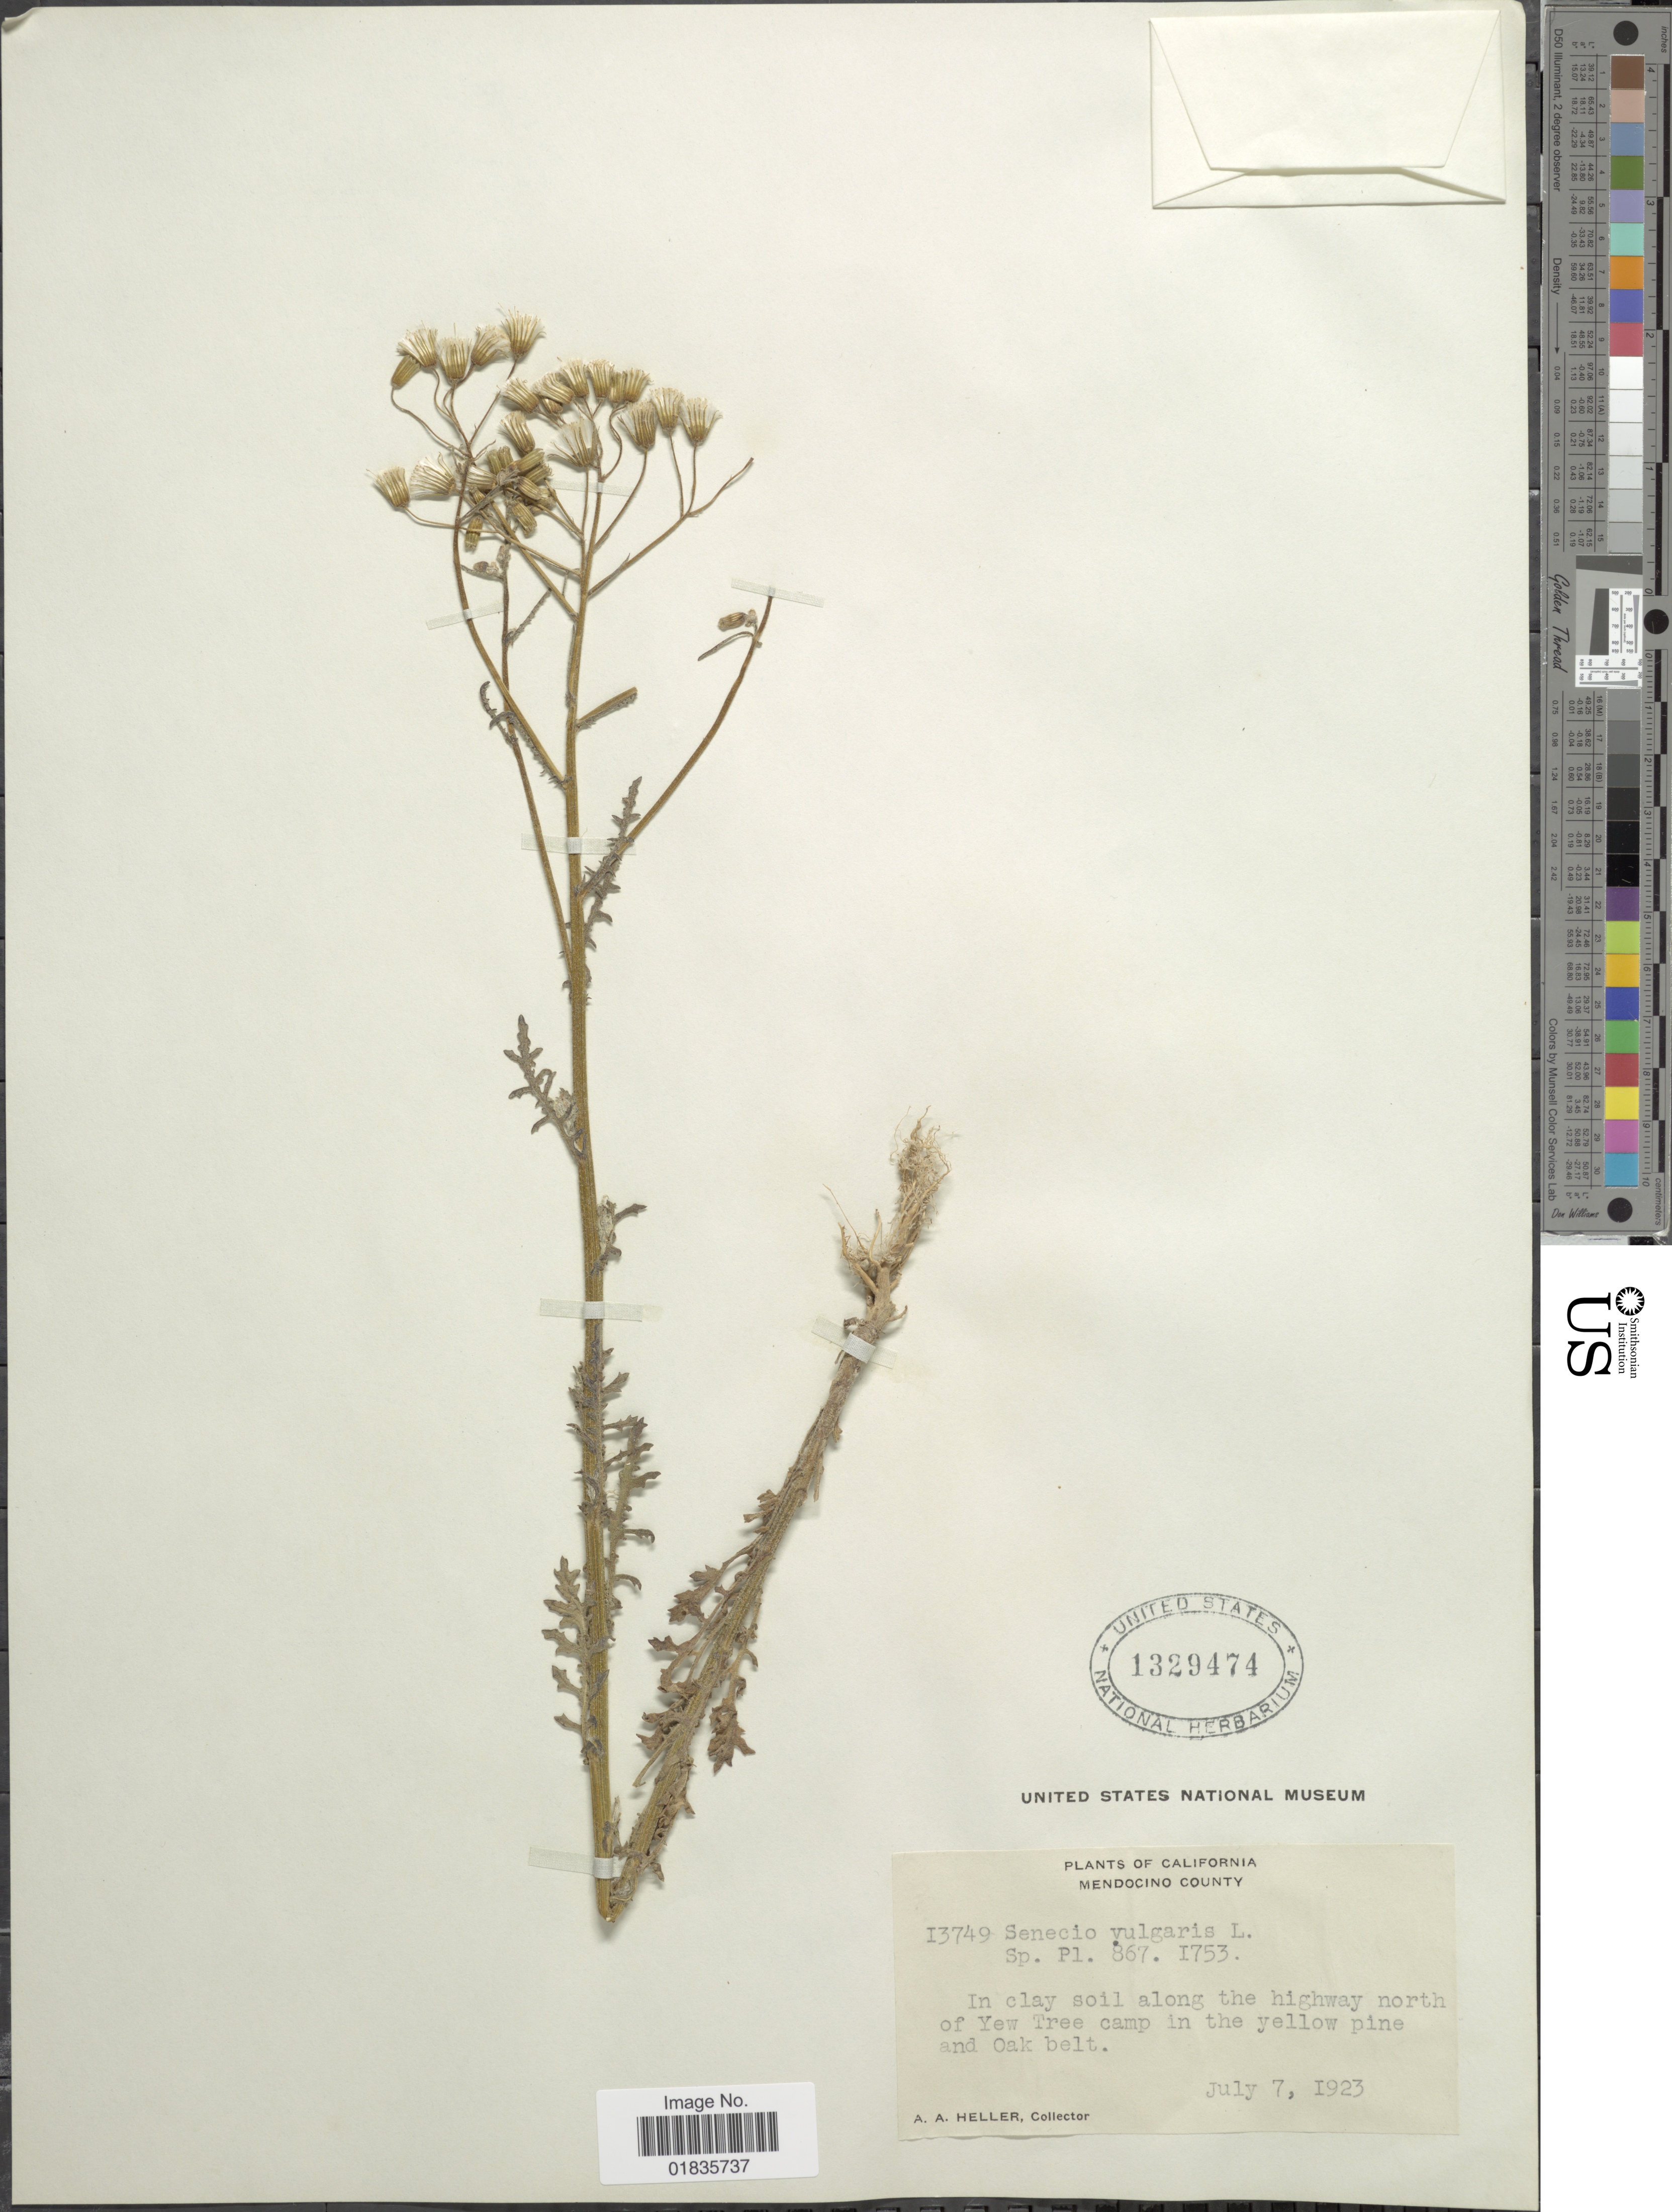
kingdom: Plantae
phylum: Tracheophyta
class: Magnoliopsida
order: Asterales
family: Asteraceae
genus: Senecio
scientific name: Senecio vulgaris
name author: L.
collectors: A. A. Heller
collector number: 13749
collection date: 1923-07-07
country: United States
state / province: California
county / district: Mendocino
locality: Mendocino County, in clay soil along the highway north of Yew Tree camp in the yellow pine and Oak belt.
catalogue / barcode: US 1329474